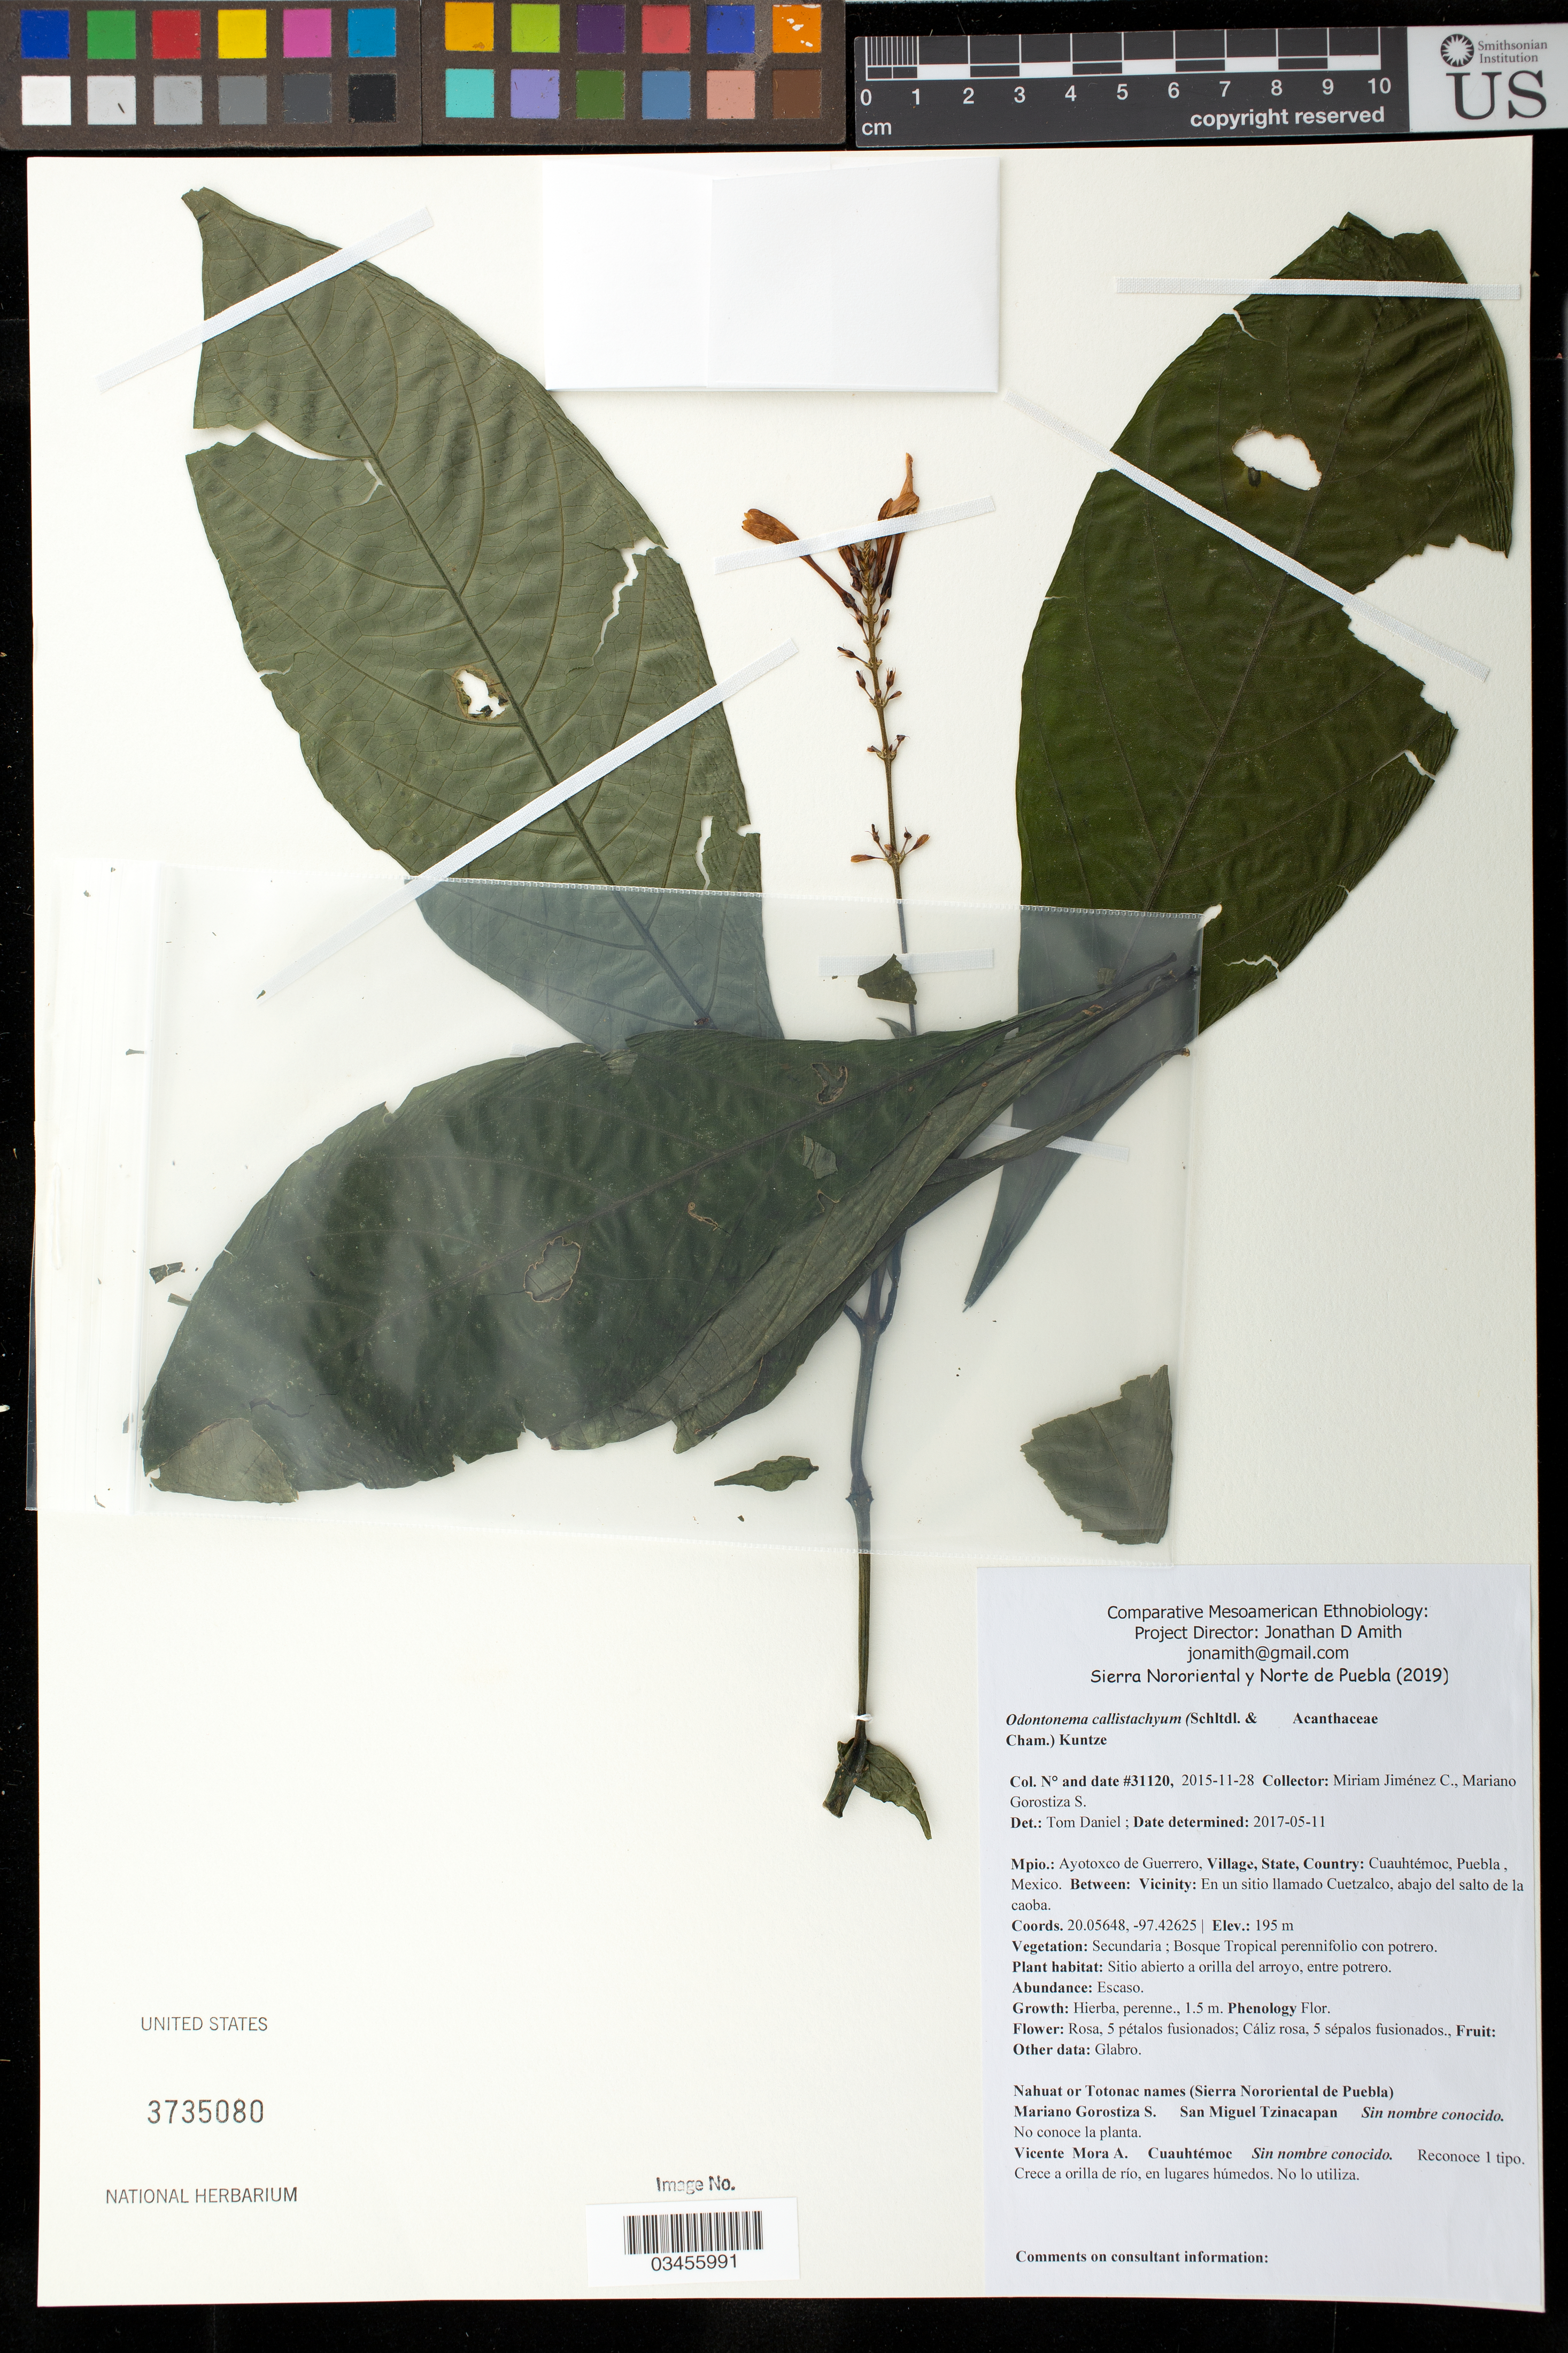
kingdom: Plantae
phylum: Tracheophyta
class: Magnoliopsida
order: Lamiales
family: Acanthaceae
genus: Odontonema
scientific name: Odontonema callistachyum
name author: (Schltdl. & Cham.) Kuntze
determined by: Daniel, T.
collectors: M. Jiménez Chimil & M. Gorostiza S.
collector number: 31120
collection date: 2015-11-28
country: México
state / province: Puebla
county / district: Ayotoxco de Guerrero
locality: PUEBLO: Cuauhtémoc; LOCALIDAD EXACTA: En Cuetzalco, abajo del salto de la caoba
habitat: Bosque tropical perennifolio con potrero | Sitio abierto a orilla del arroyo, entre potrero.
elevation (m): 195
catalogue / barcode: US 3735080